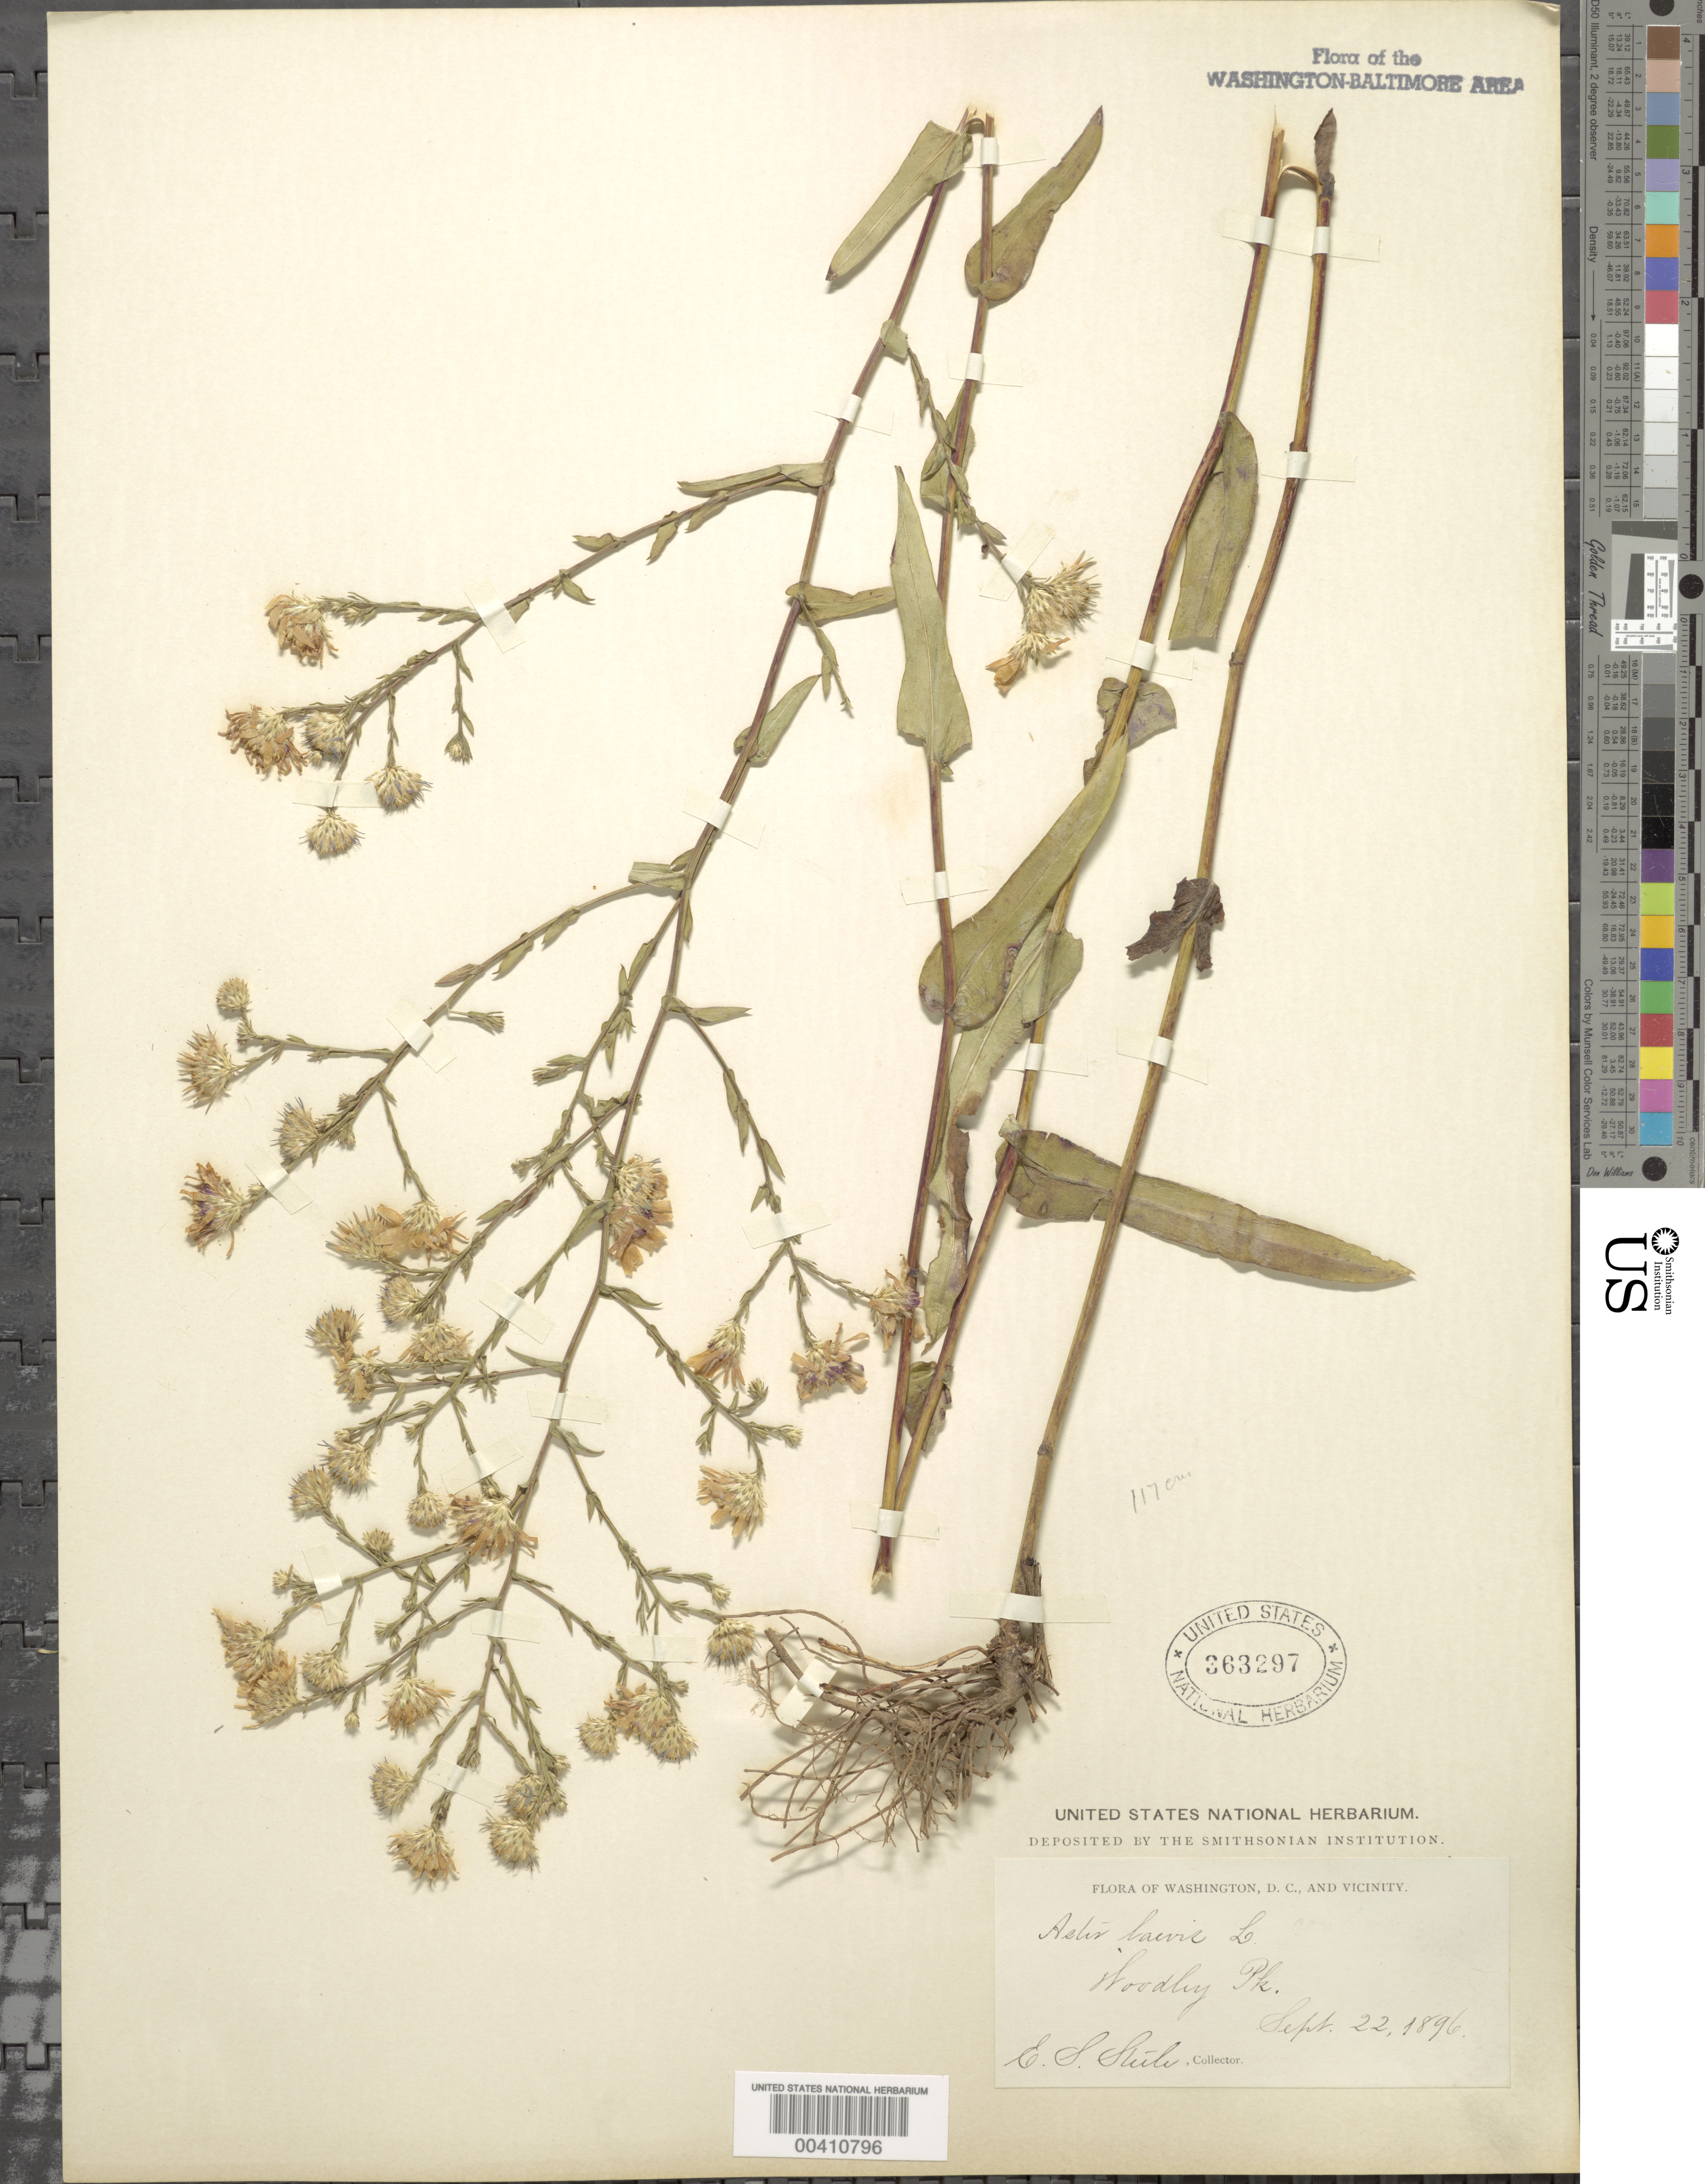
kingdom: Plantae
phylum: Tracheophyta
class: Magnoliopsida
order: Asterales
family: Asteraceae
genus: Symphyotrichum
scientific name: Symphyotrichum laeve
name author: (L.) Á. Löve & D. Löve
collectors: E. Steele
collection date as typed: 22 Sep 1896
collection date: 1896-09-22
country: United States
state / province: District of Columbia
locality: Woodley Park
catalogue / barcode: US 363297